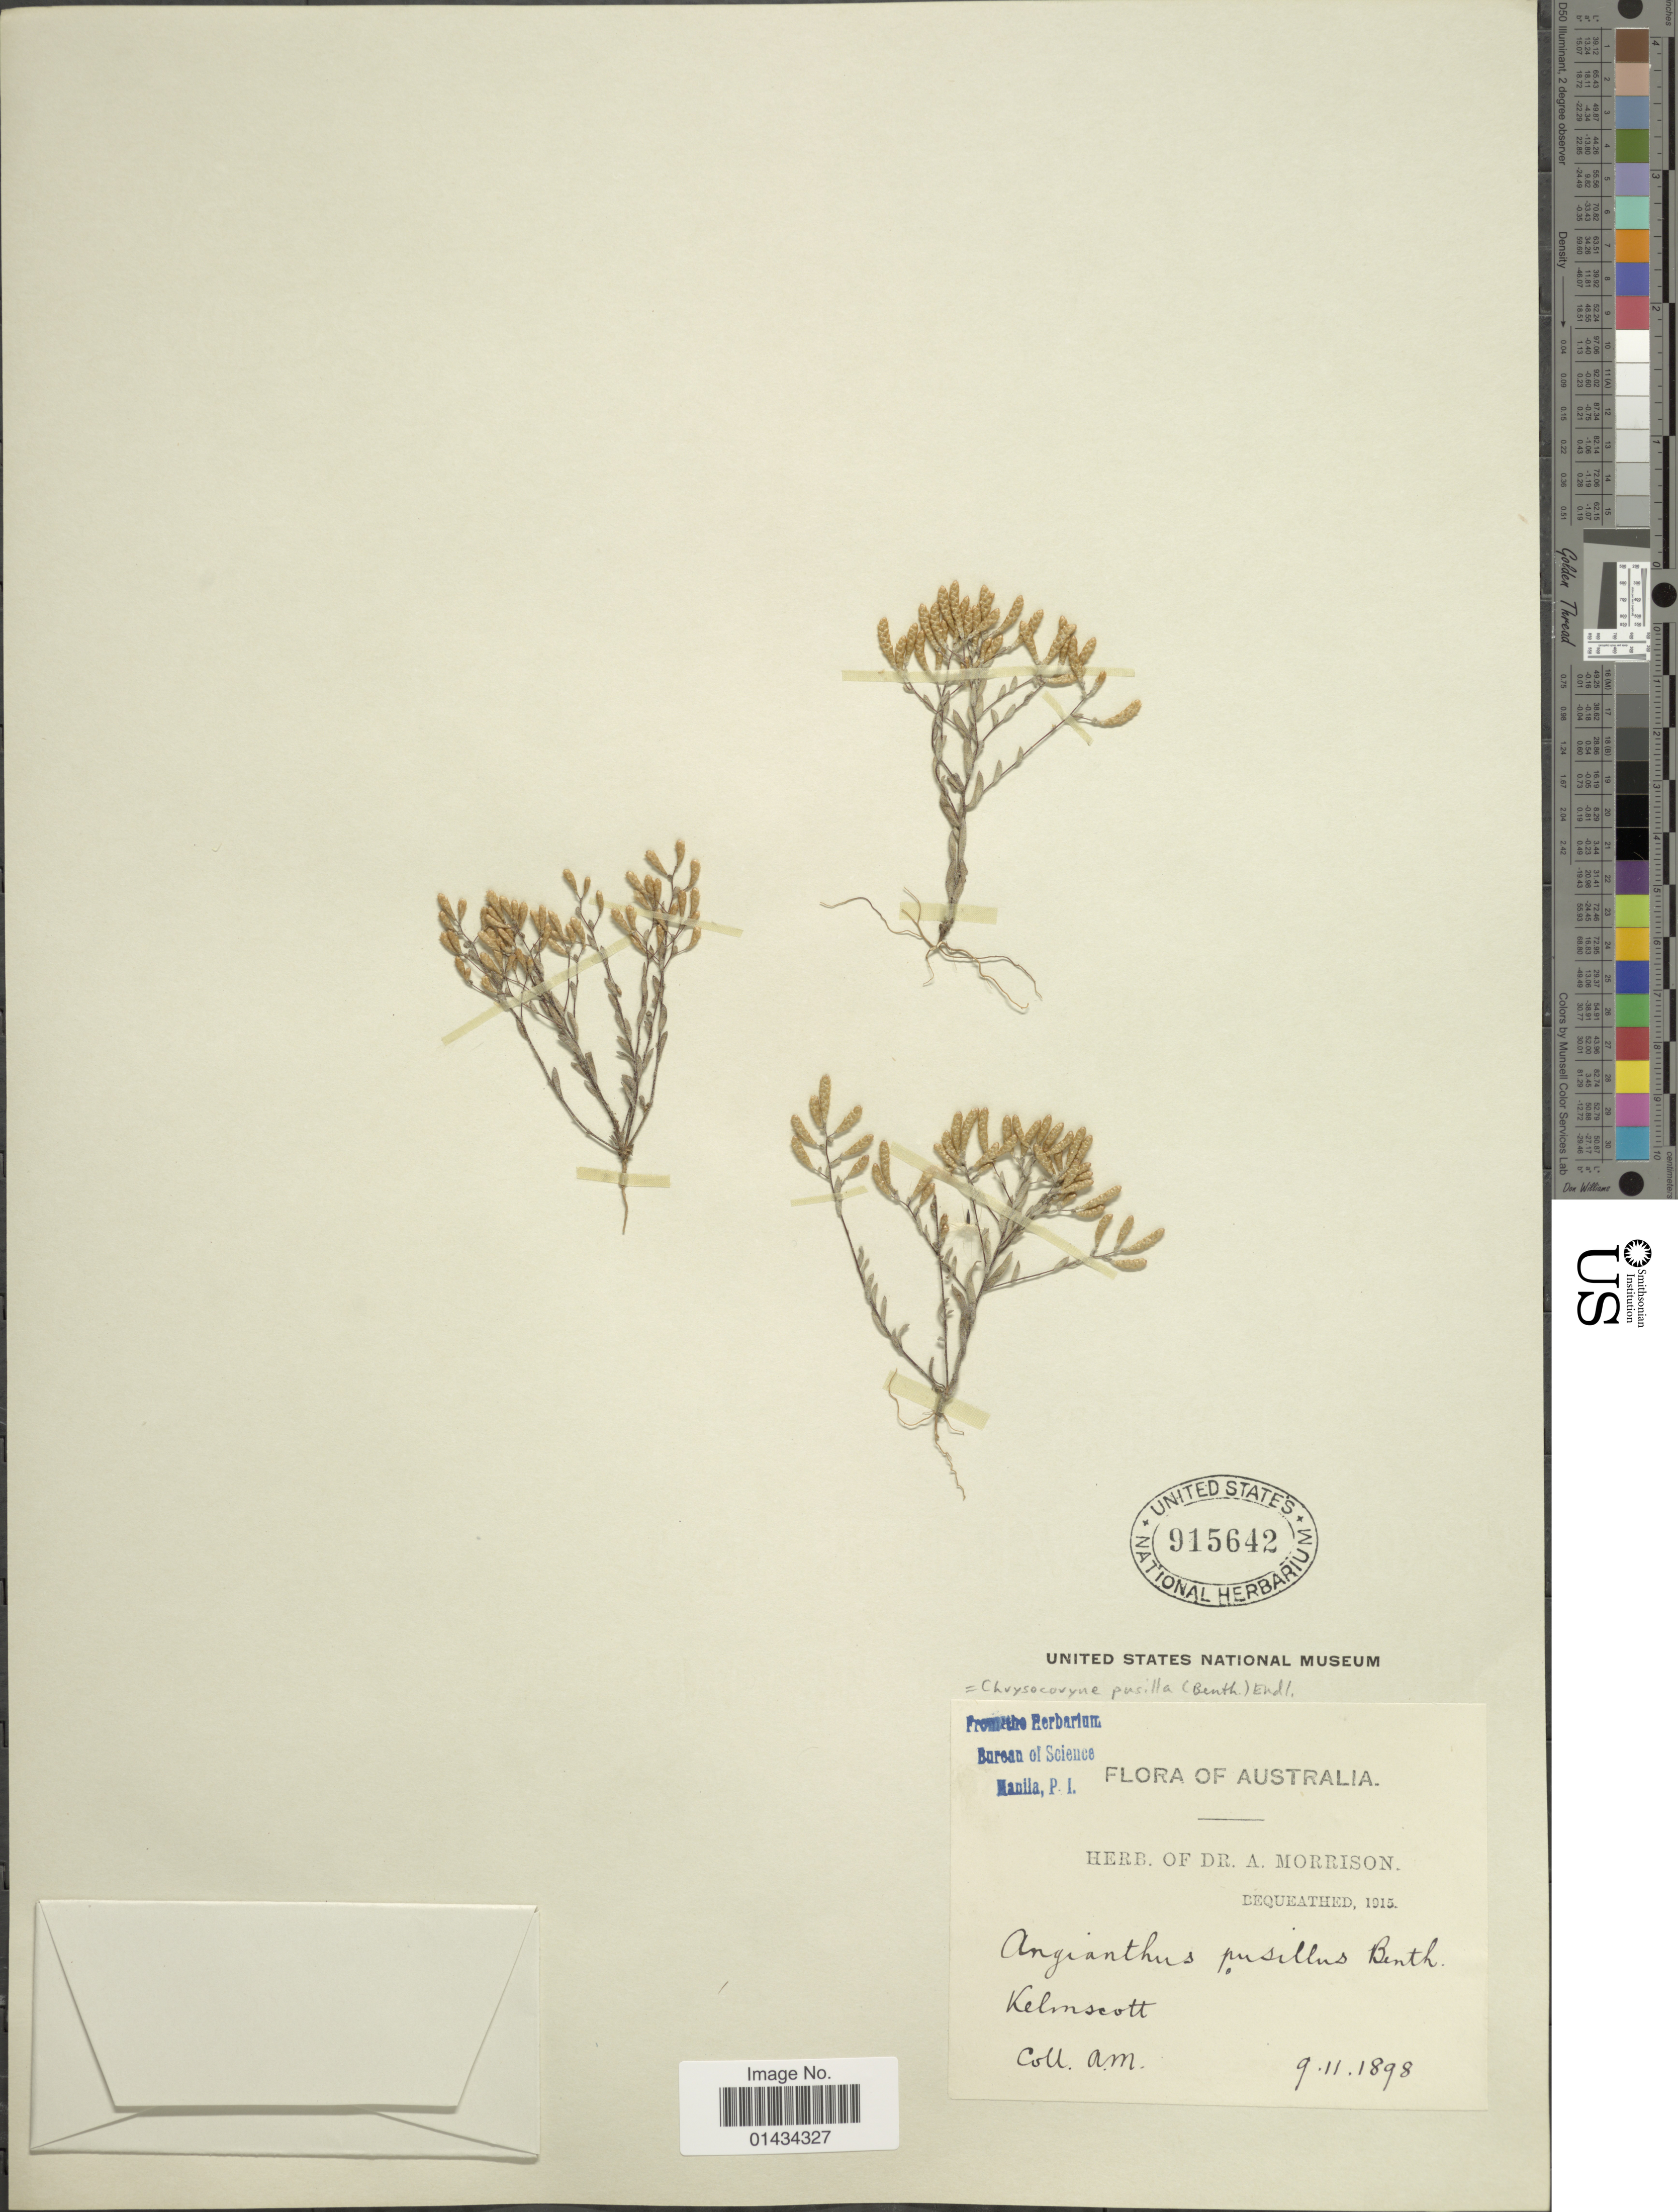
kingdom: Plantae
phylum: Tracheophyta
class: Magnoliopsida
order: Asterales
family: Asteraceae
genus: Angianthus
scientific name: Angianthus pusillus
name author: (Benth.) Benth.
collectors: A. Morrison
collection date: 1898-11-09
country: Australia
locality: Kelnscott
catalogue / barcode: US 915642